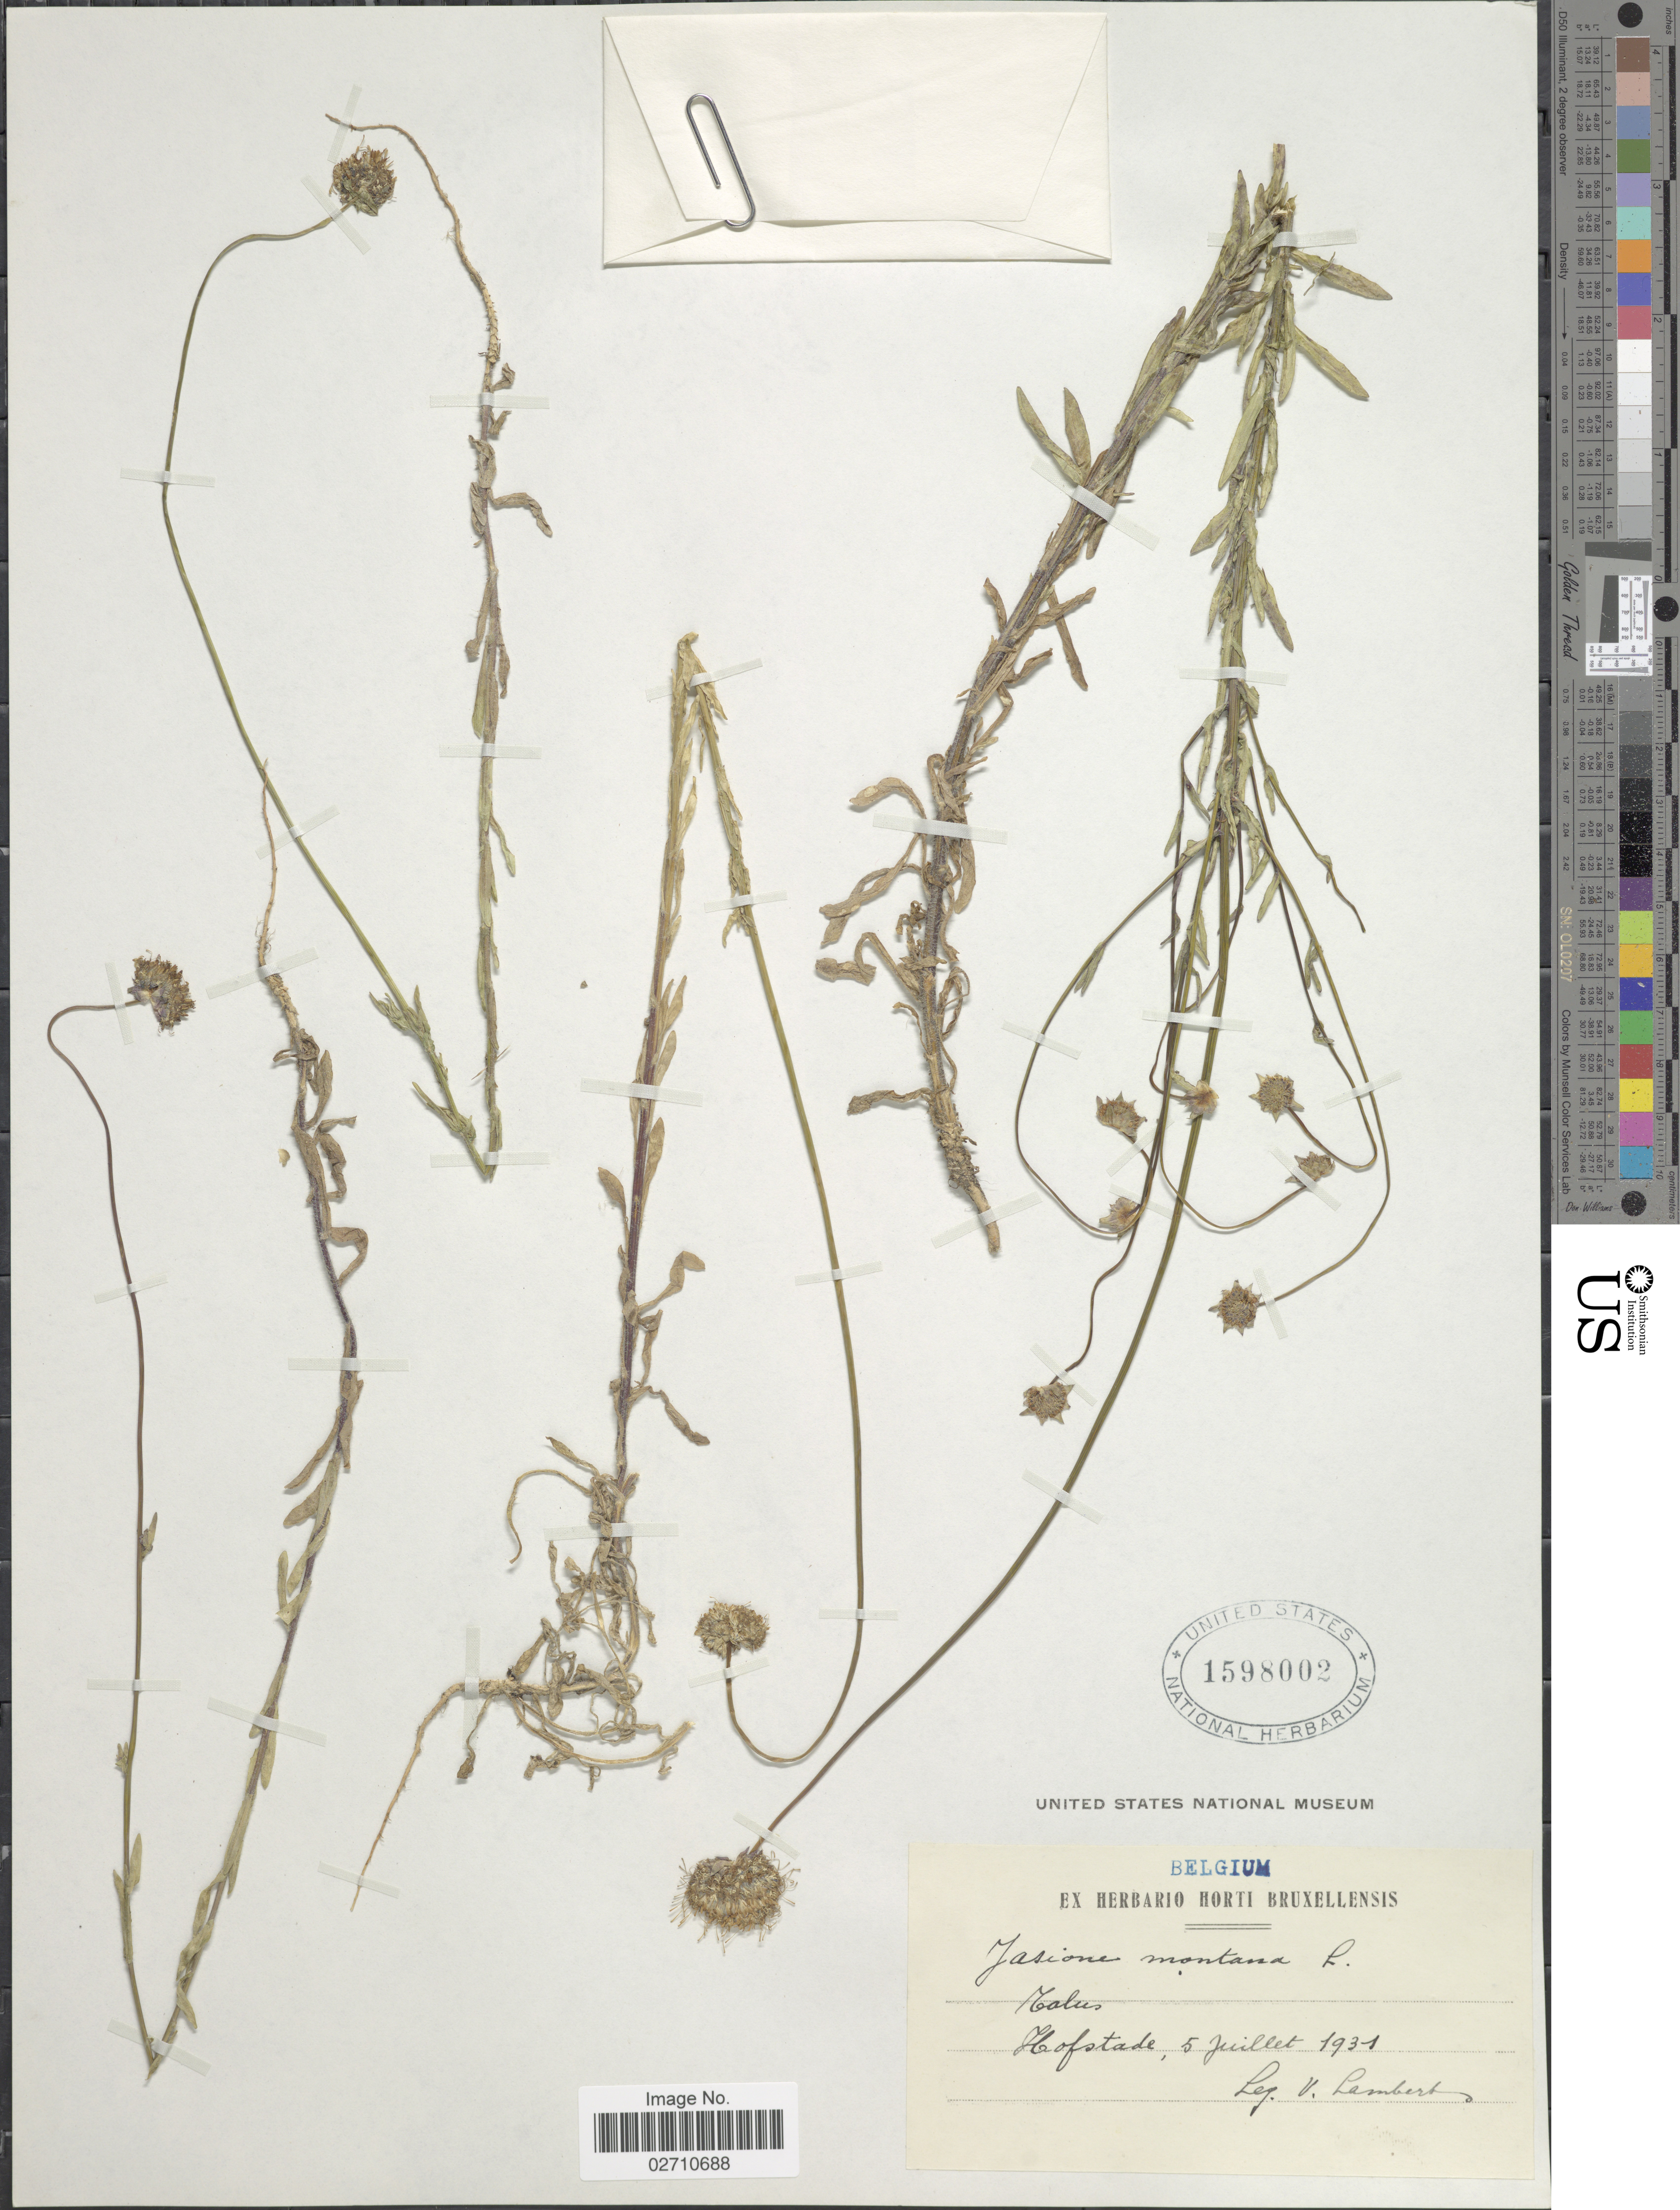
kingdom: Plantae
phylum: Tracheophyta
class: Magnoliopsida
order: Asterales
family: Campanulaceae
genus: Jasione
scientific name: Jasione montana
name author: L.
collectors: V. Lambert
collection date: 1931-07-05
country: Belgium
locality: Talus, Hofstade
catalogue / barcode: US 1598002